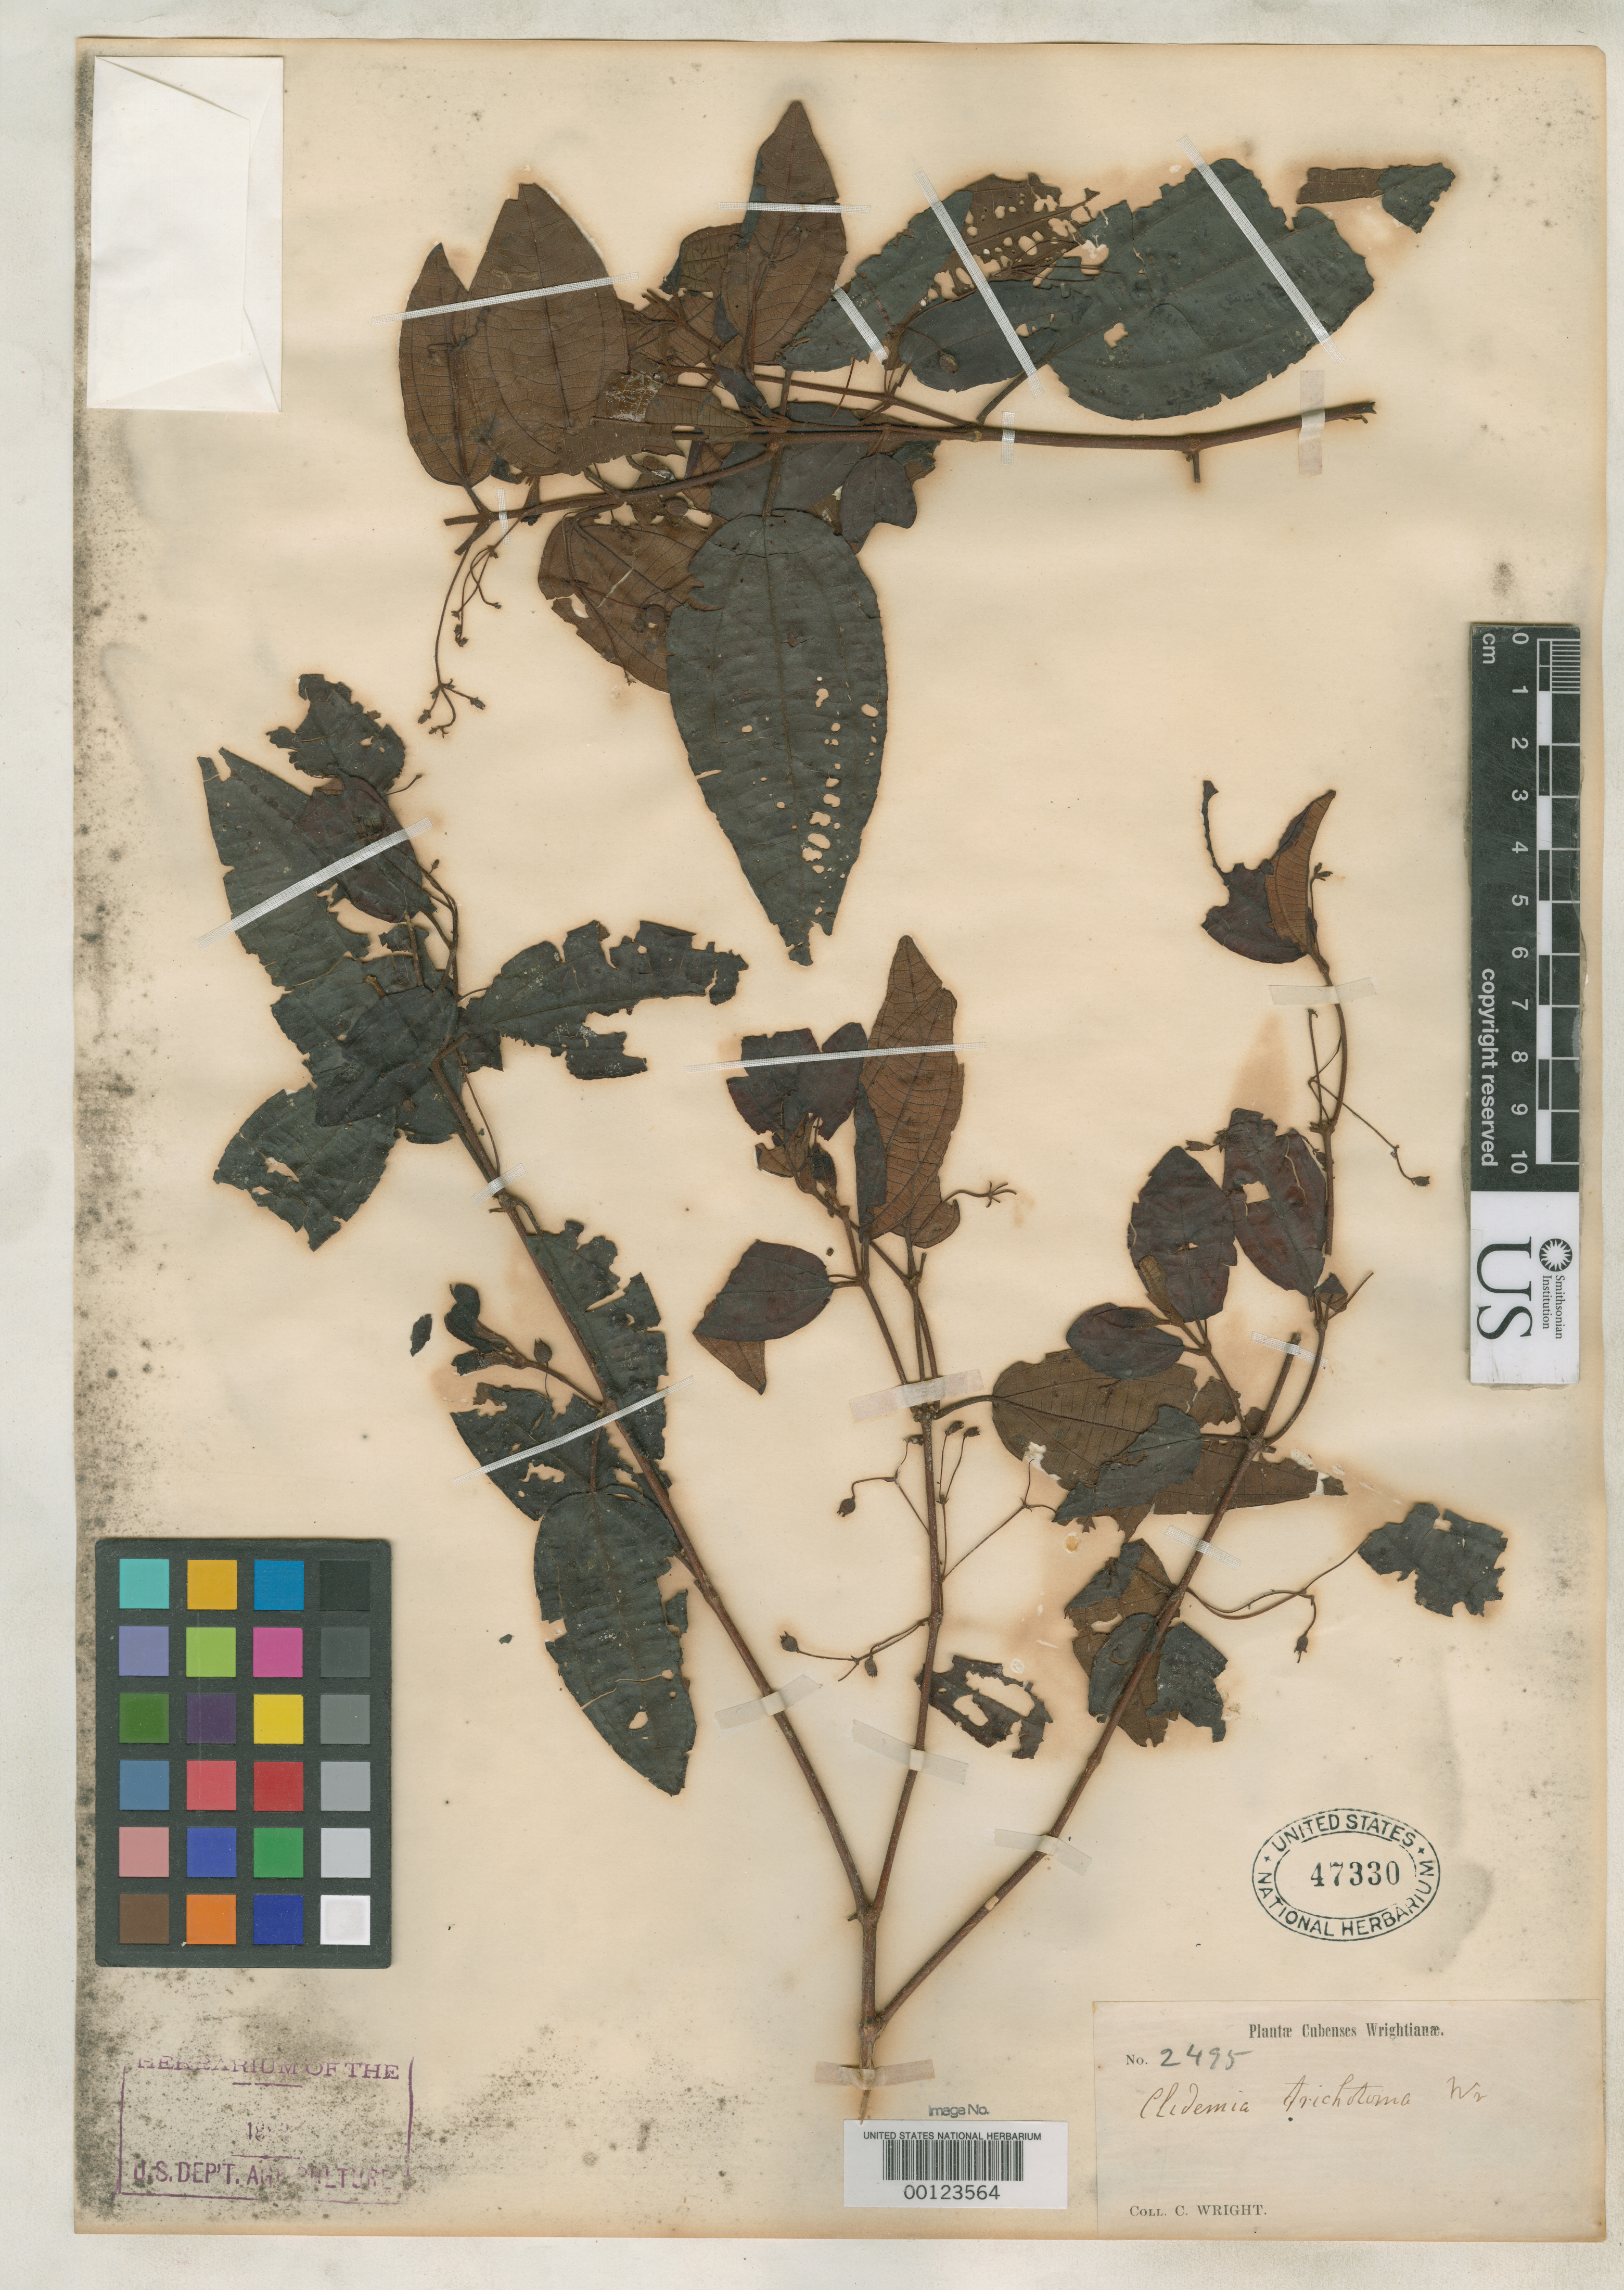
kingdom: Plantae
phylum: Tracheophyta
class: Magnoliopsida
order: Myrtales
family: Melastomataceae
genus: Clidemia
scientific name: Clidemia trichotoma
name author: Griseb.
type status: Isotype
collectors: C. Wright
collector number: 2495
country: Cuba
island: Greater Antilles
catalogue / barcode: US 47330